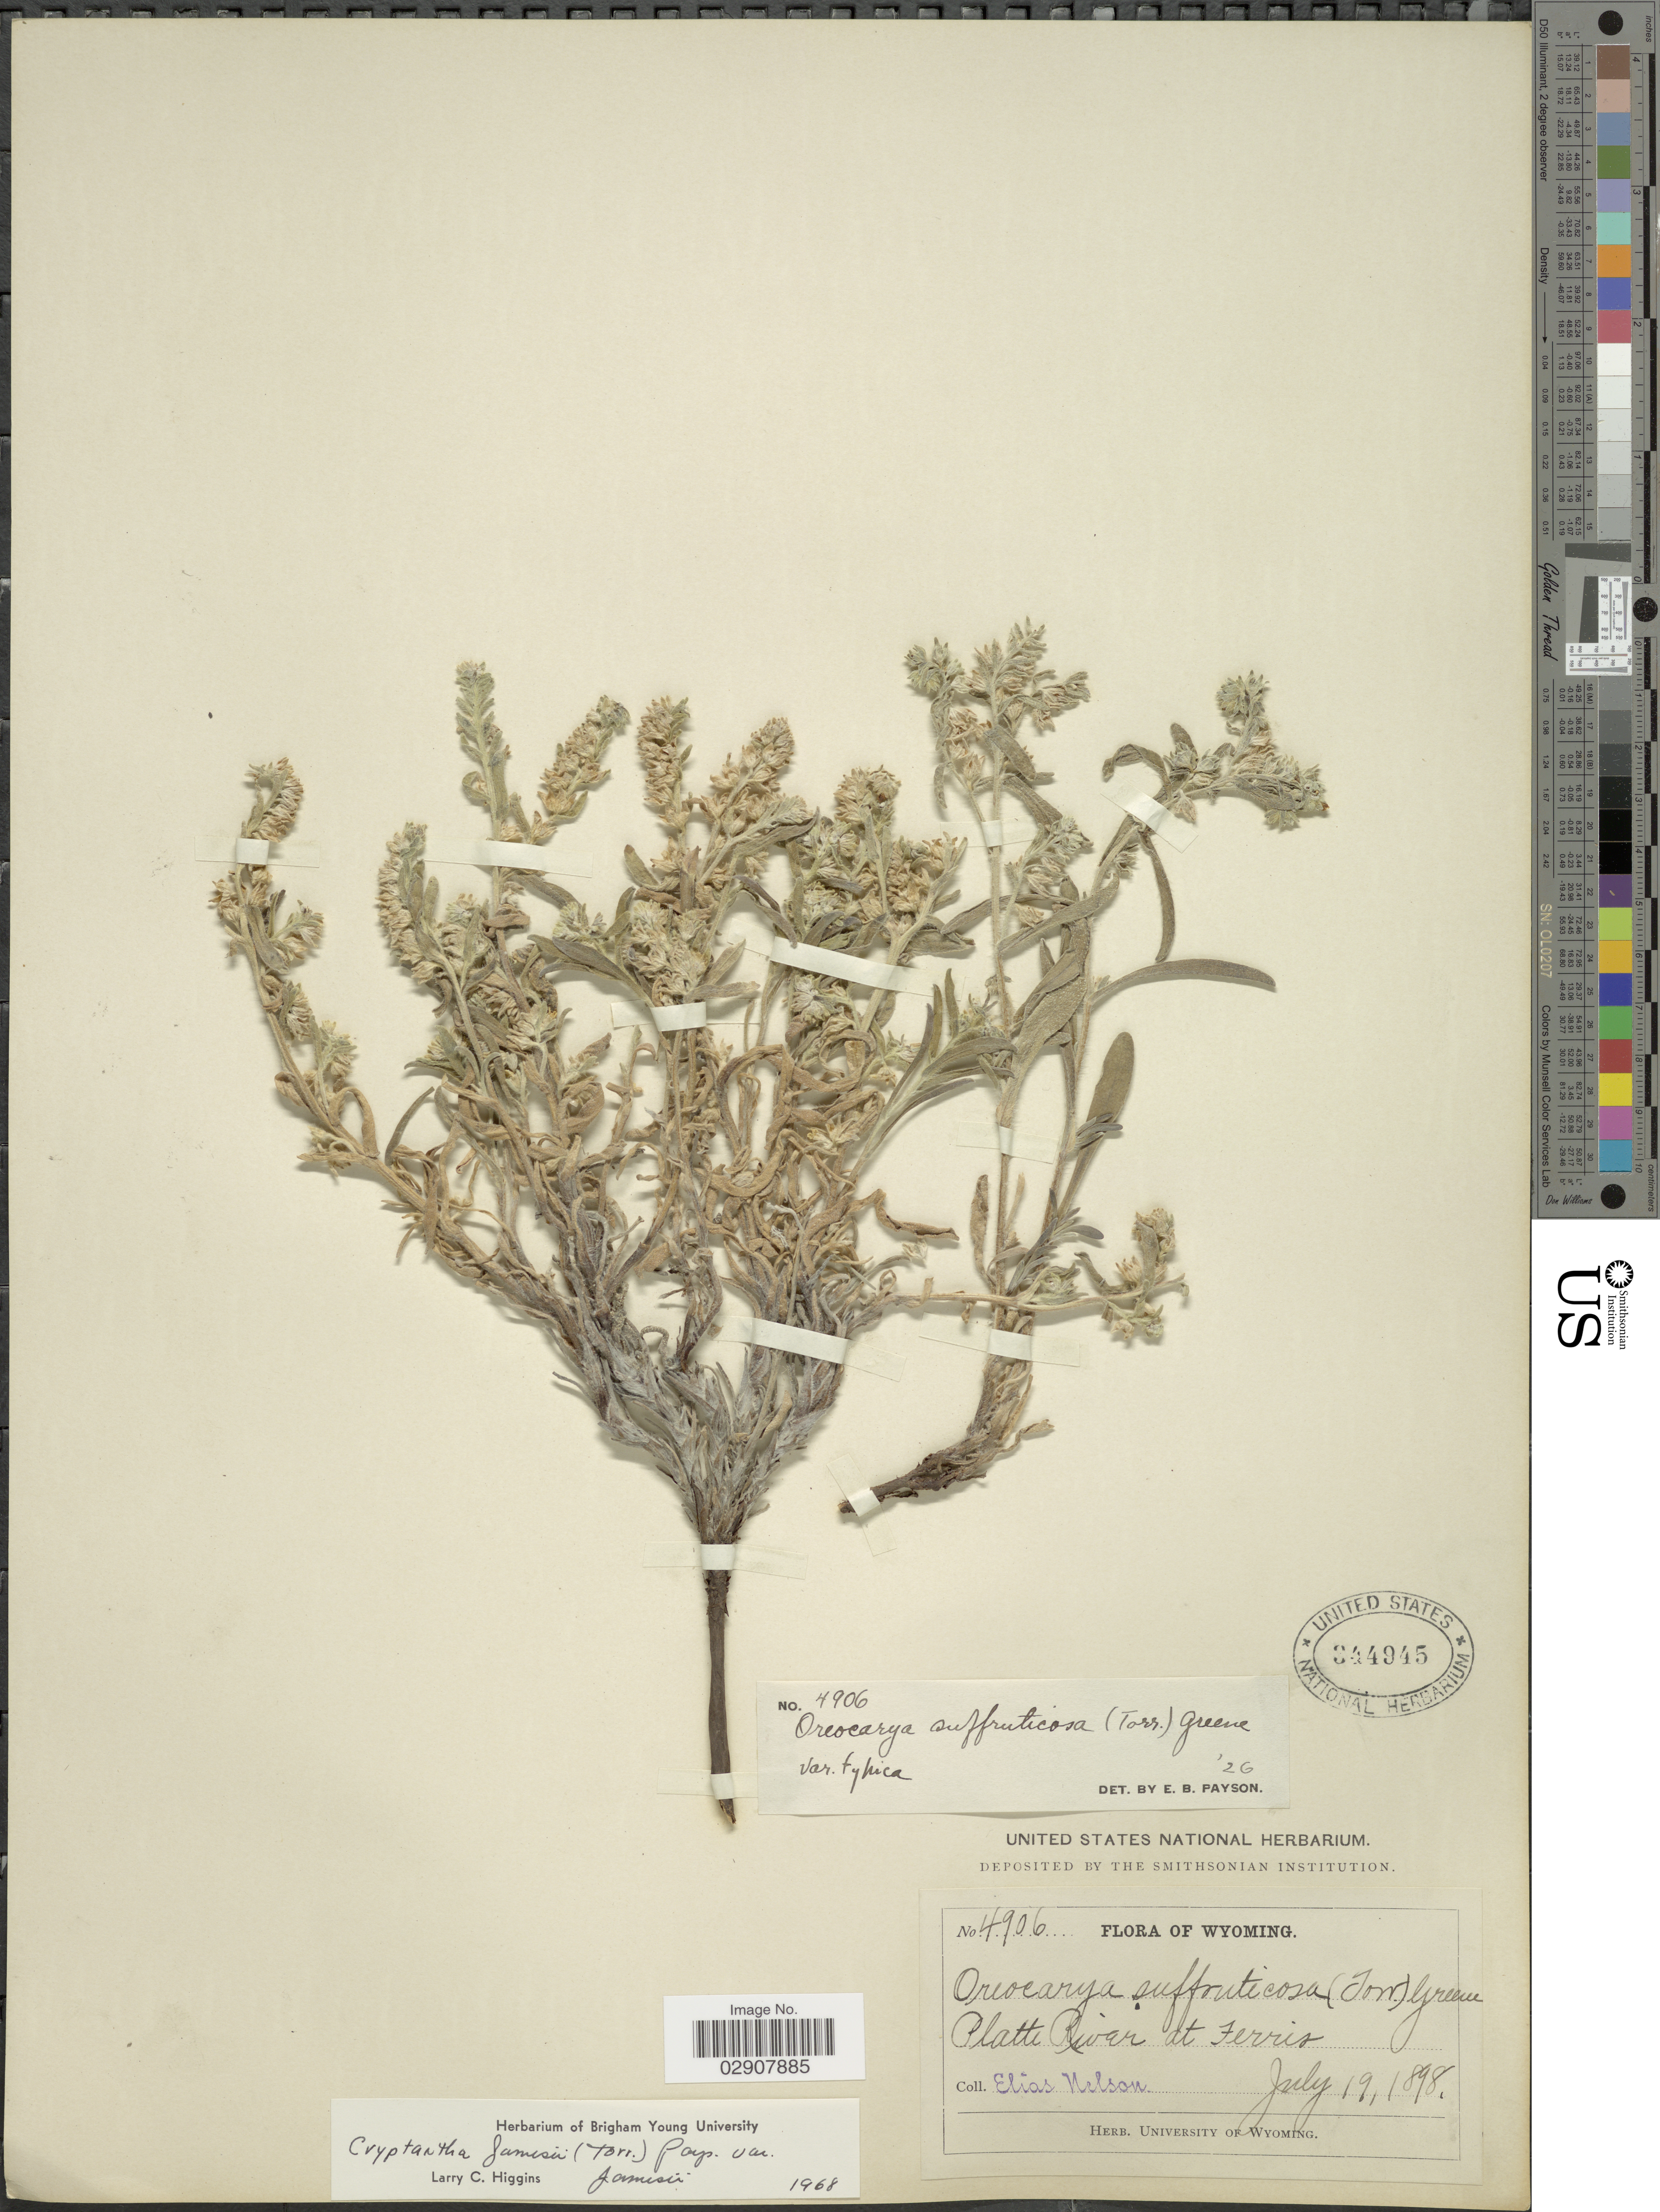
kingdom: Plantae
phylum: Tracheophyta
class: Magnoliopsida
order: Boraginales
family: Boraginaceae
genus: Cryptantha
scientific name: Cryptantha jamesii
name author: (Torr.) Payson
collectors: E. Nelson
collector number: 4906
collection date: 1898-07-19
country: United States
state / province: Wyoming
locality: Platte River at Ferris. Wyoming.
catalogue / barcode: US 344945